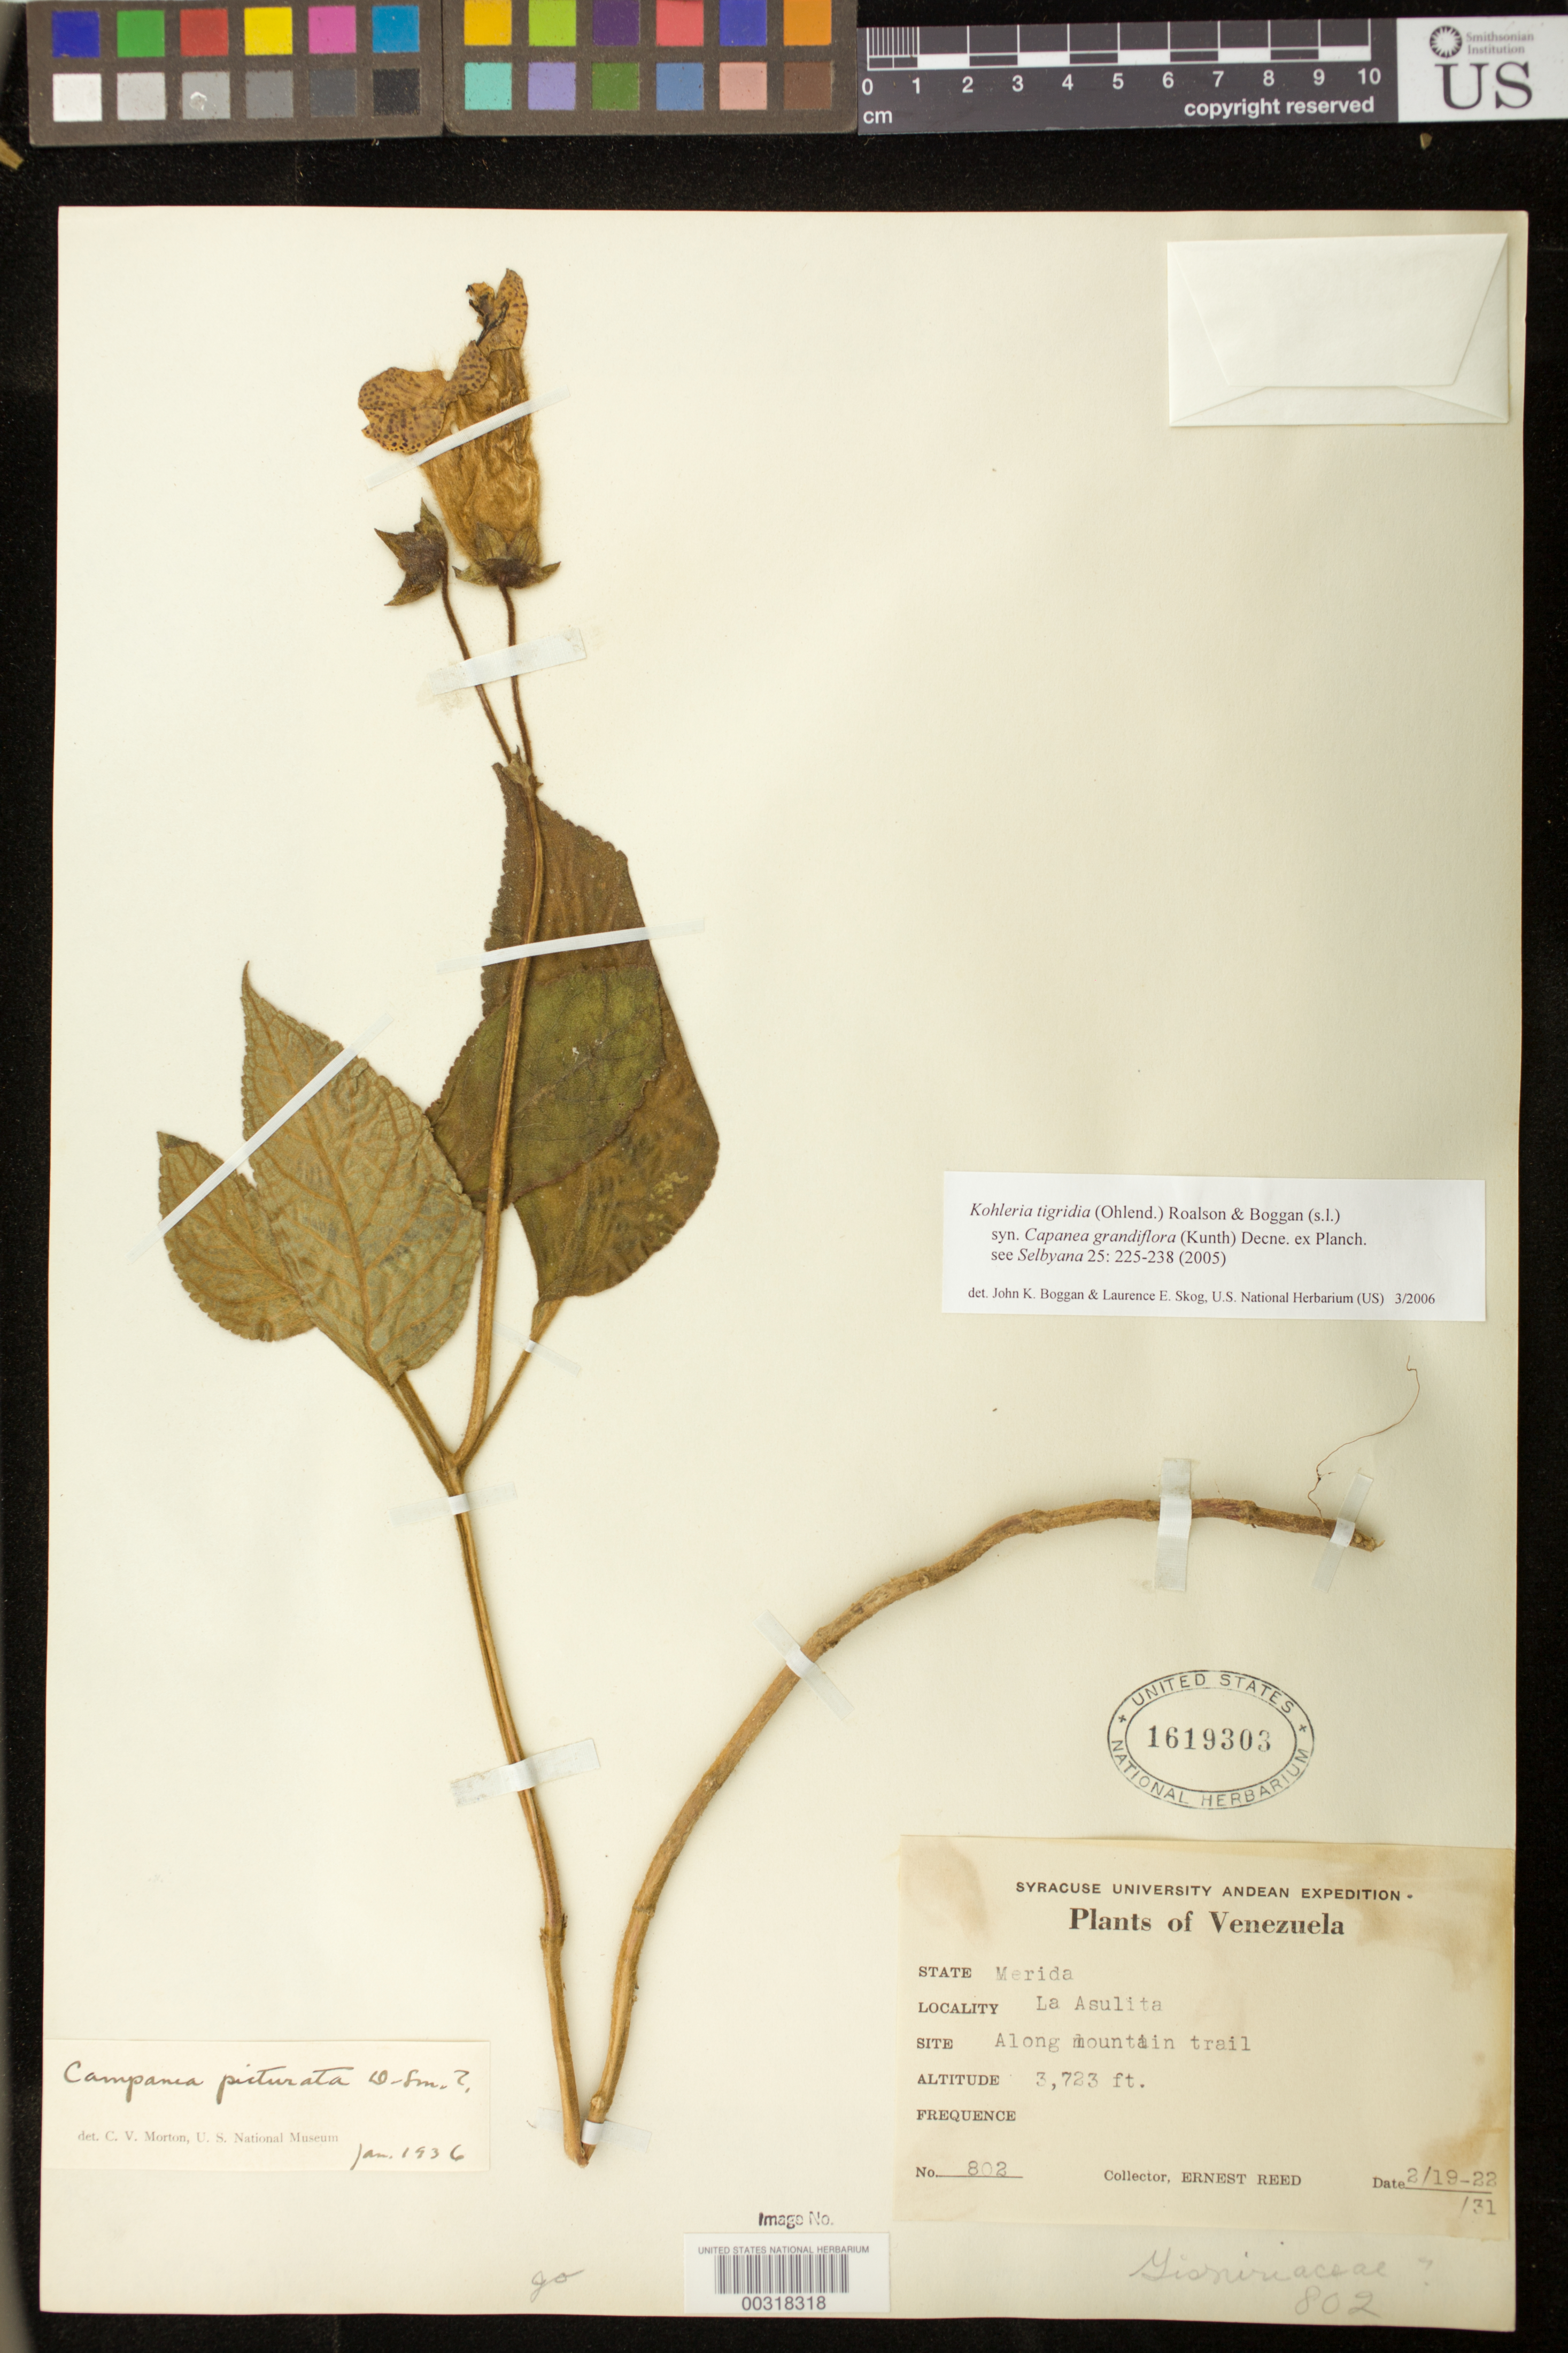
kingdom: Plantae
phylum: Tracheophyta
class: Magnoliopsida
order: Lamiales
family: Gesneriaceae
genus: Kohleria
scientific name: Kohleria tigridia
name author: (Ohlend.) Roalson & Boggan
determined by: Boggan, J. K.; Skog, L. E.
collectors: E. Reed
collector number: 802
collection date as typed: Feb 1931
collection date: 1931-02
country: Venezuela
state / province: Mérida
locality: La Asulita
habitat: Along mountain trail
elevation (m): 1135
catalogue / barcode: US 1619303